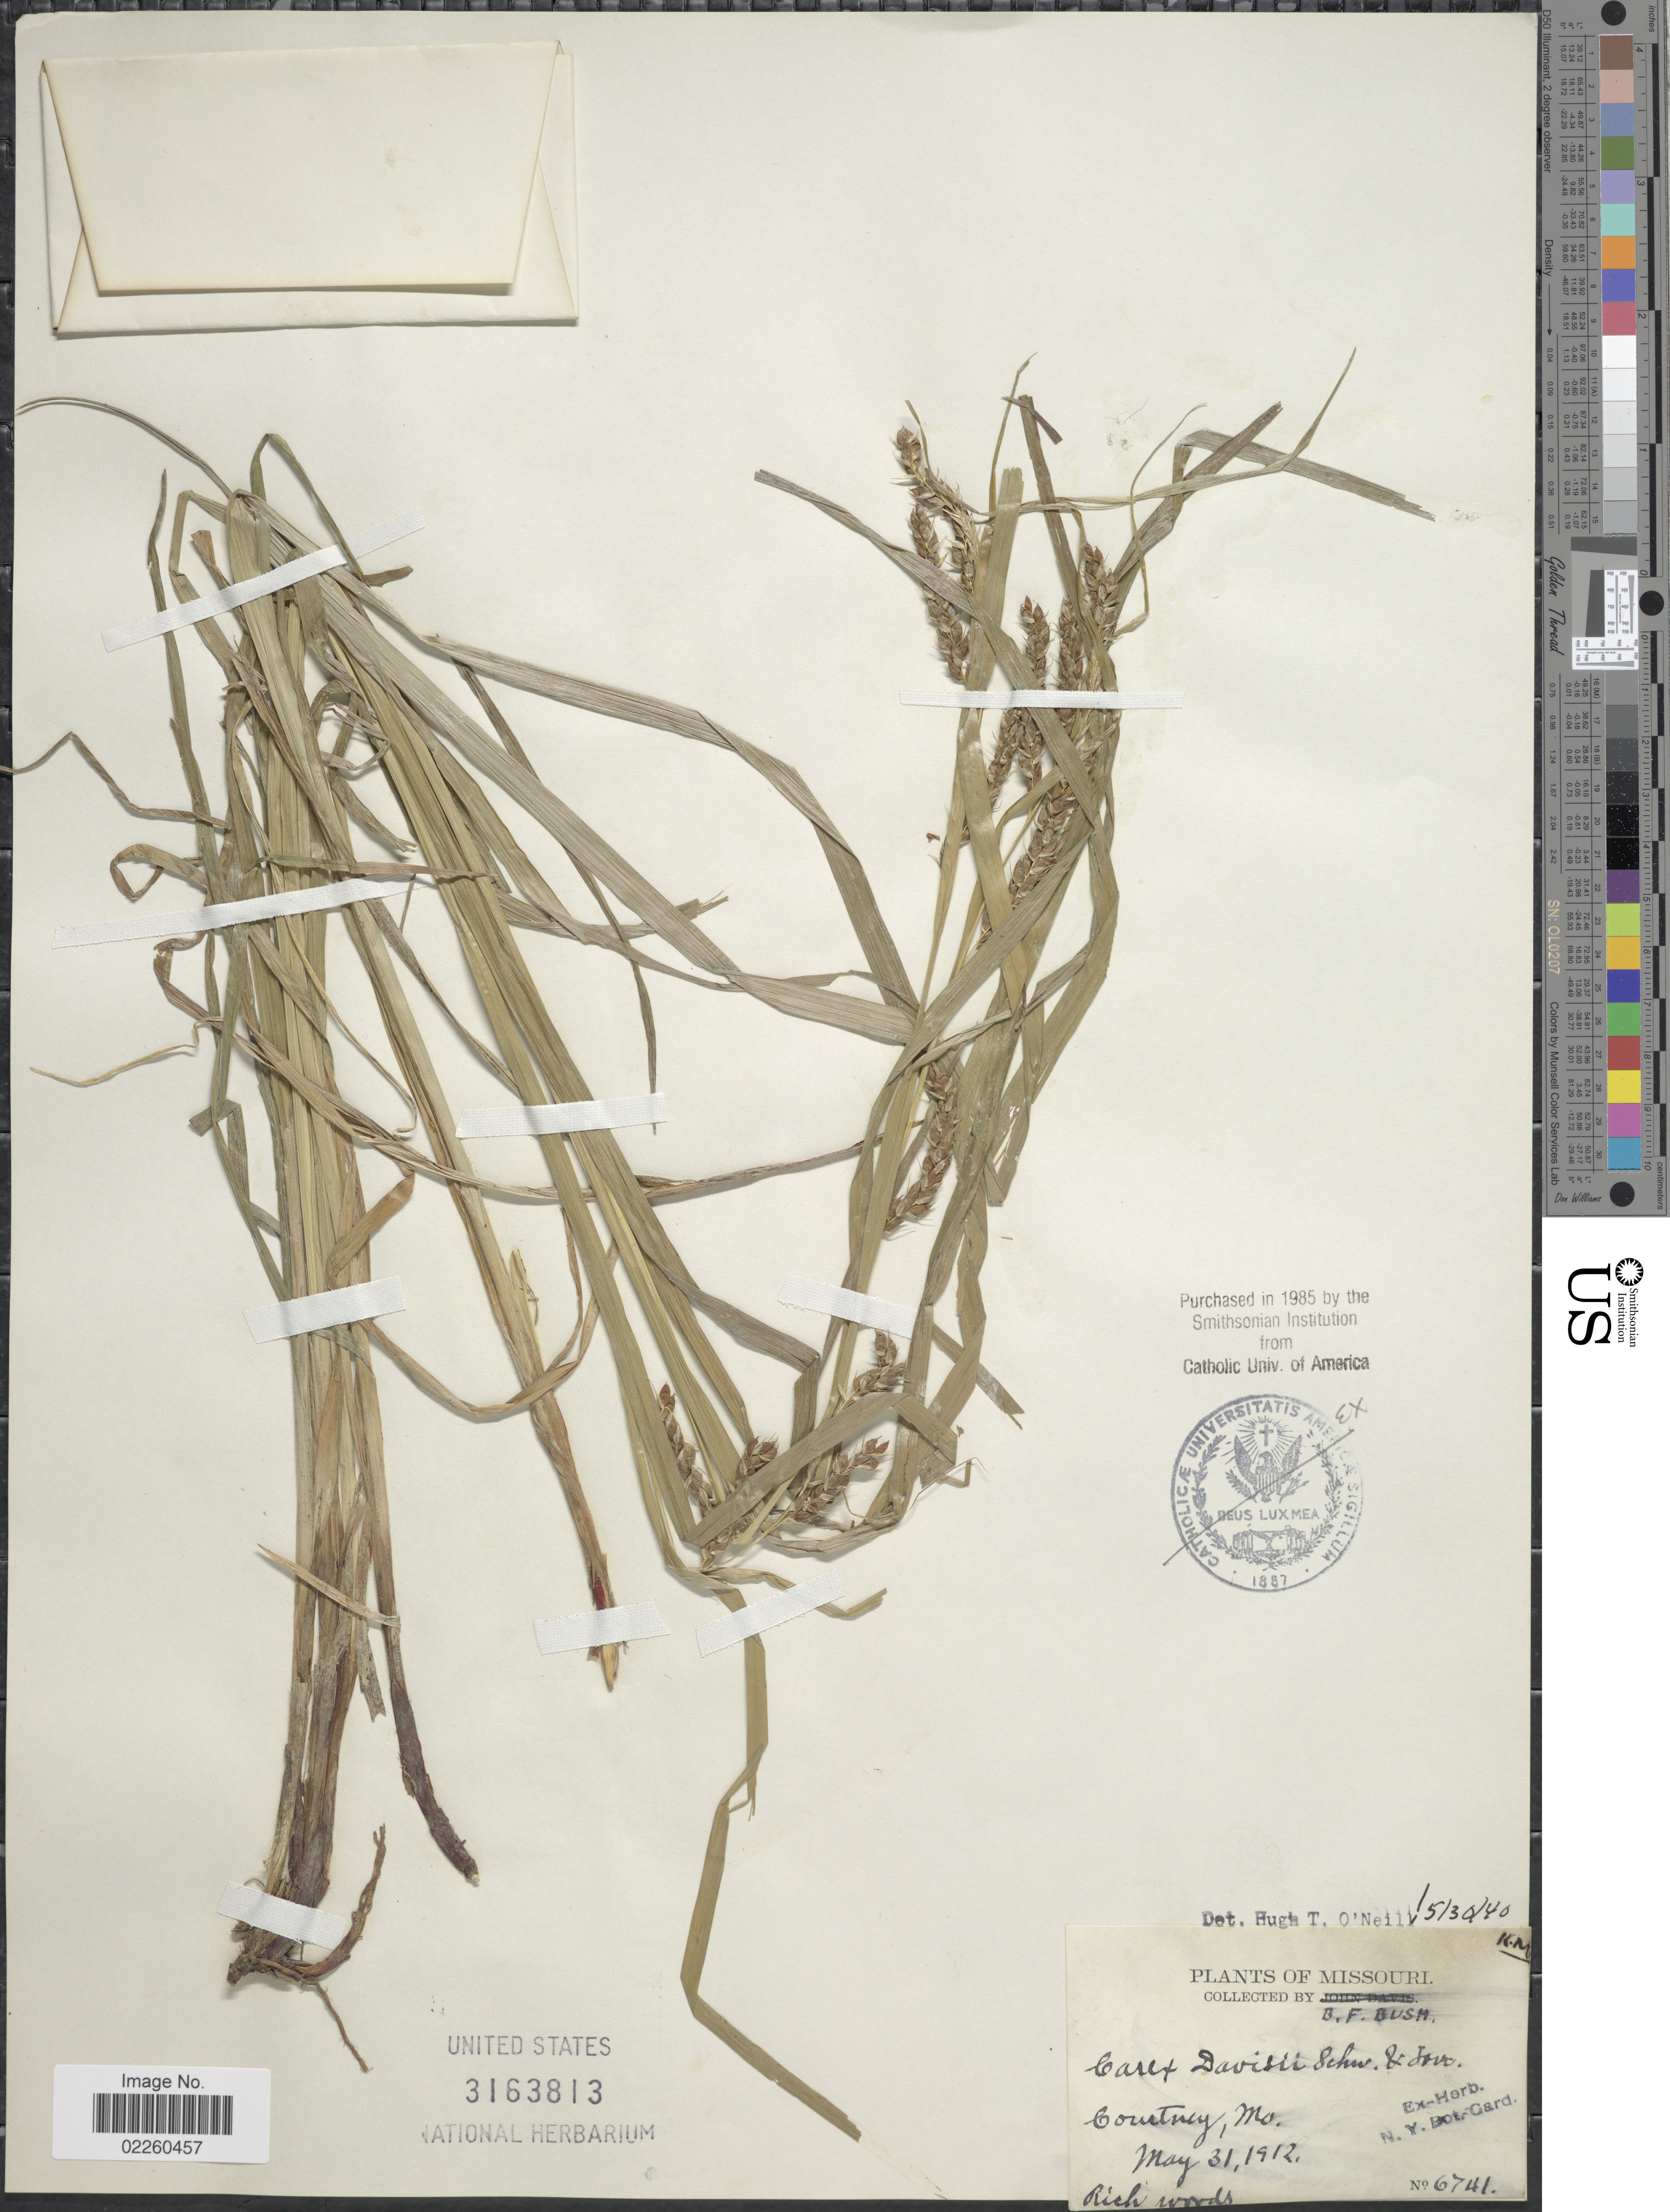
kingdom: Plantae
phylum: Tracheophyta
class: Liliopsida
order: Poales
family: Cyperaceae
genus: Carex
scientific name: Carex davisii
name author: Schwein. & Torr.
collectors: B. F. Bush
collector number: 6741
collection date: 1912-05-31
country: United States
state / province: Missouri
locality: Courtney, Mo.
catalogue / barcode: US 3163813